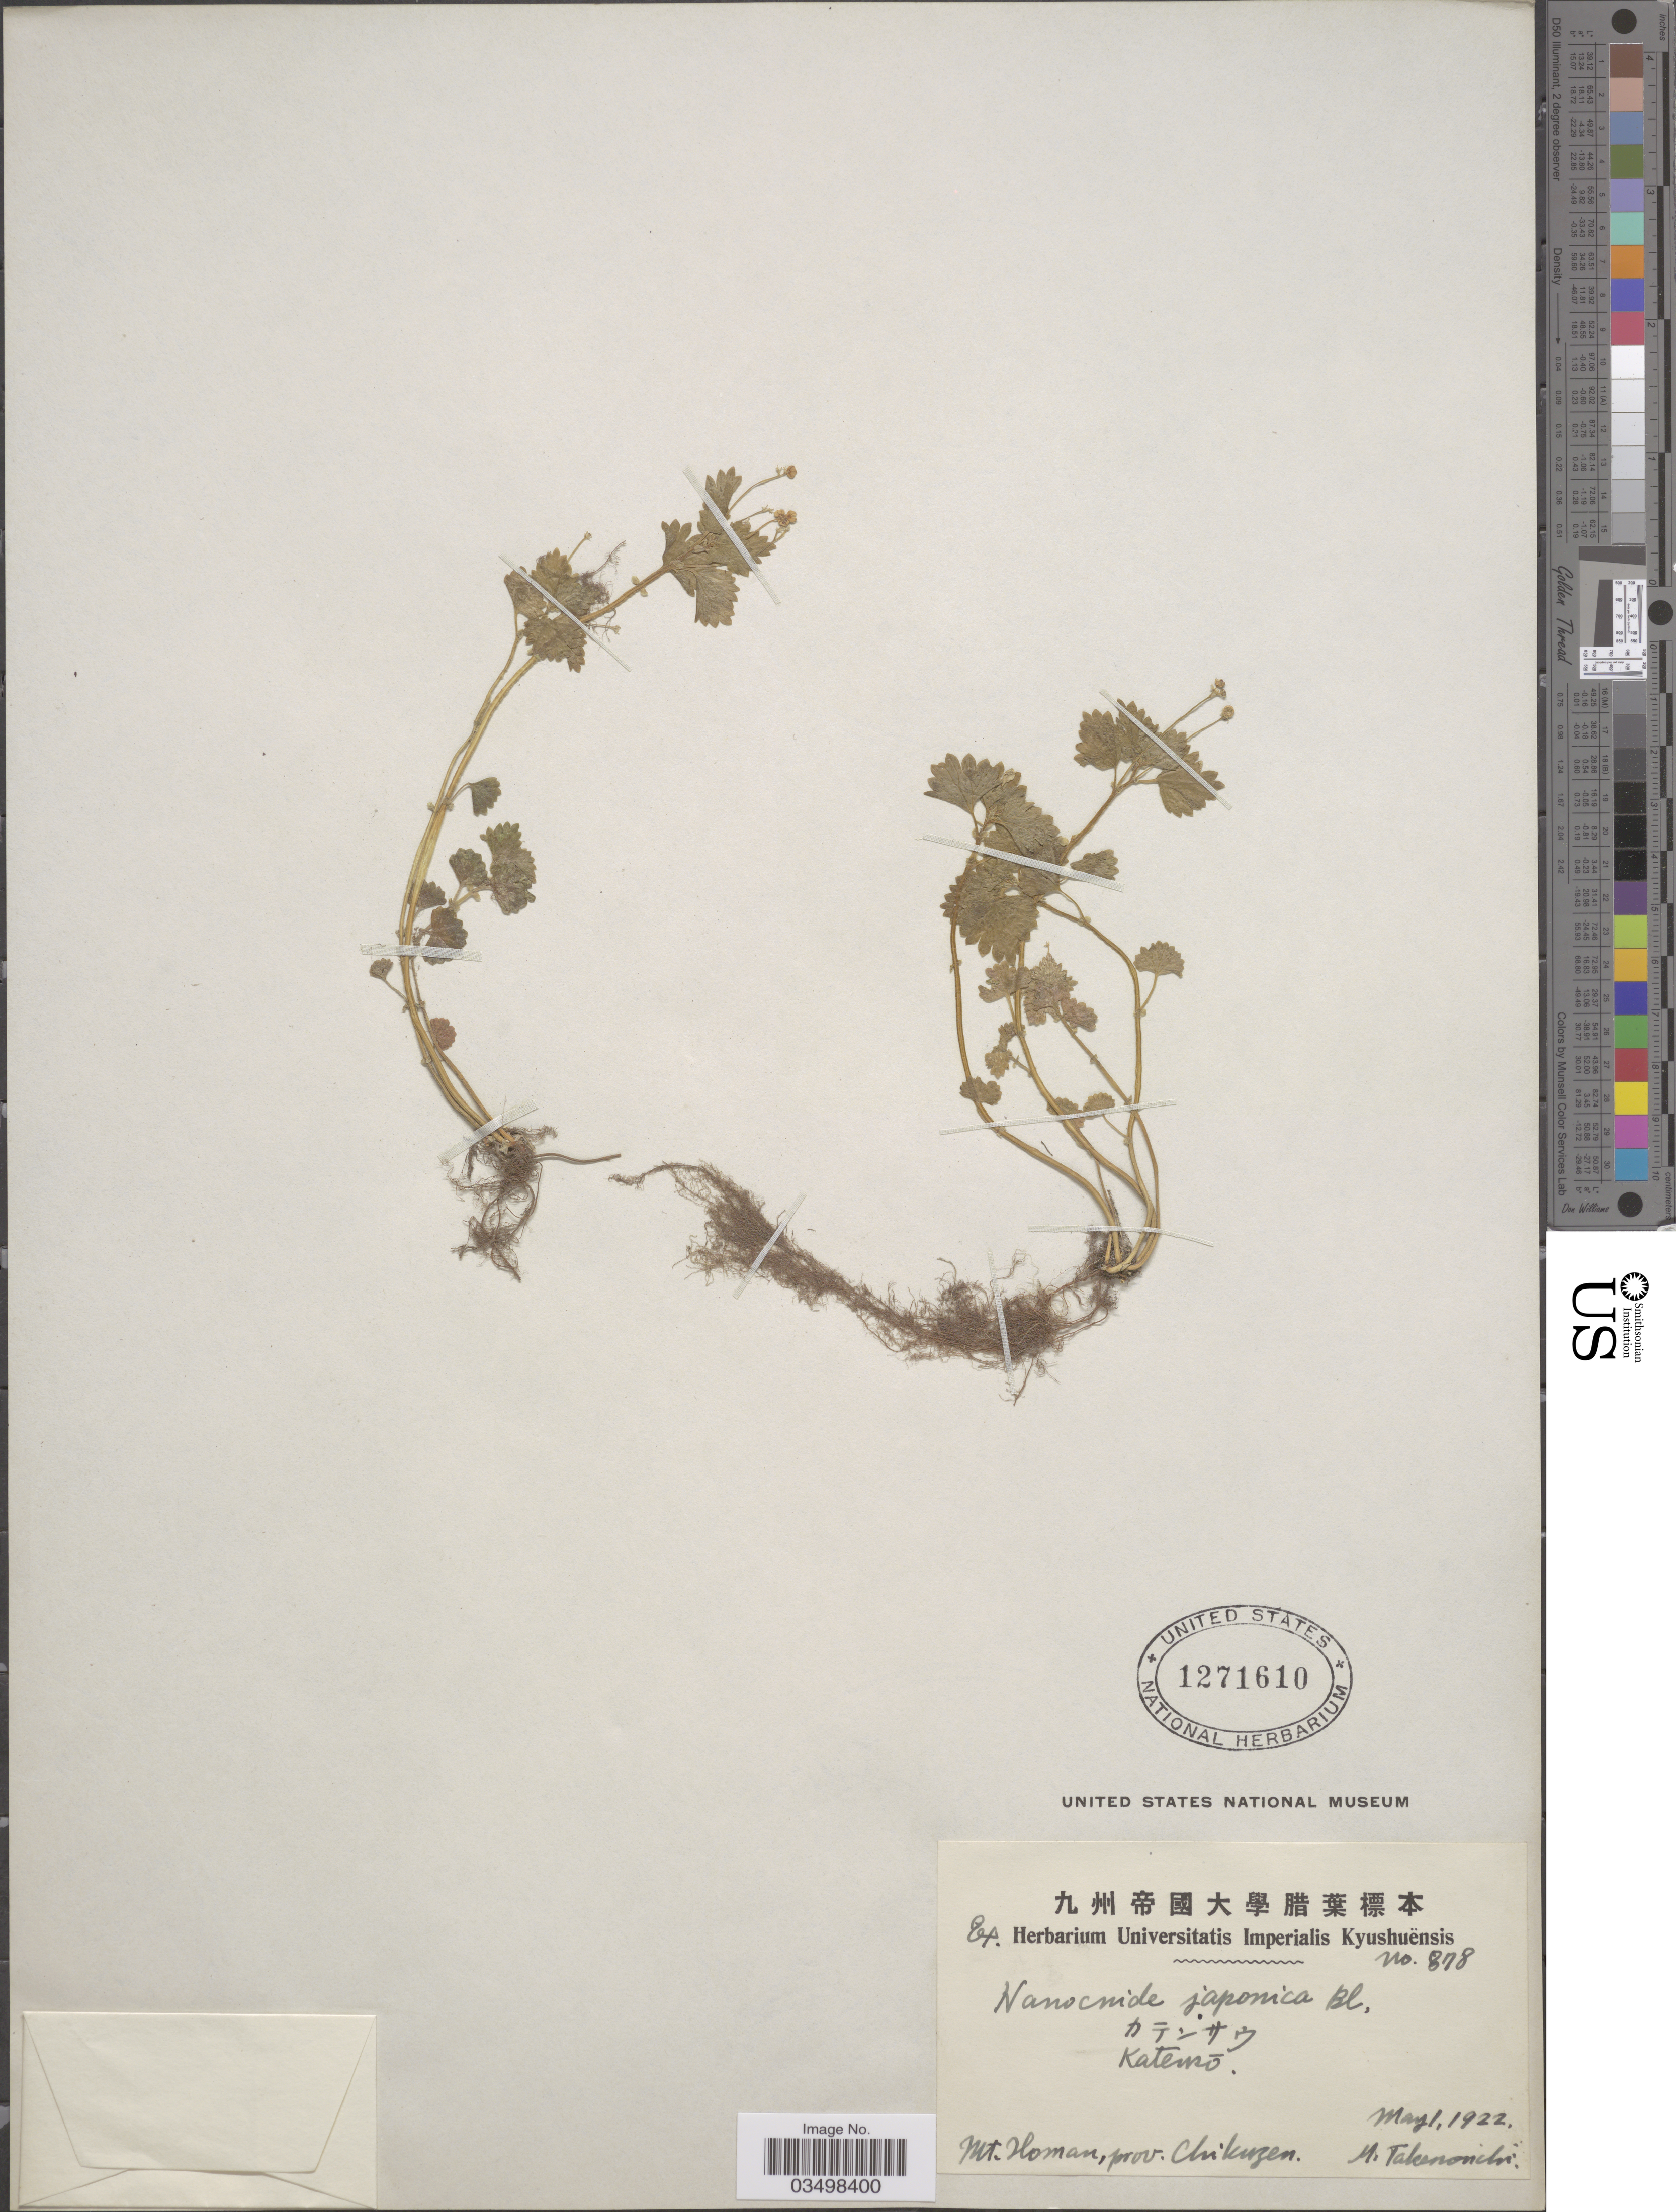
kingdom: Plantae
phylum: Tracheophyta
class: Magnoliopsida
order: Rosales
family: Urticaceae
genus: Nanocnide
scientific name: Nanocnide japonica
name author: Blume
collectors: M. Takenonchi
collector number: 878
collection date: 1922-05-01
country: Japan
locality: Mt. Homan, Prov. Chikuzen.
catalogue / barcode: US 1271610